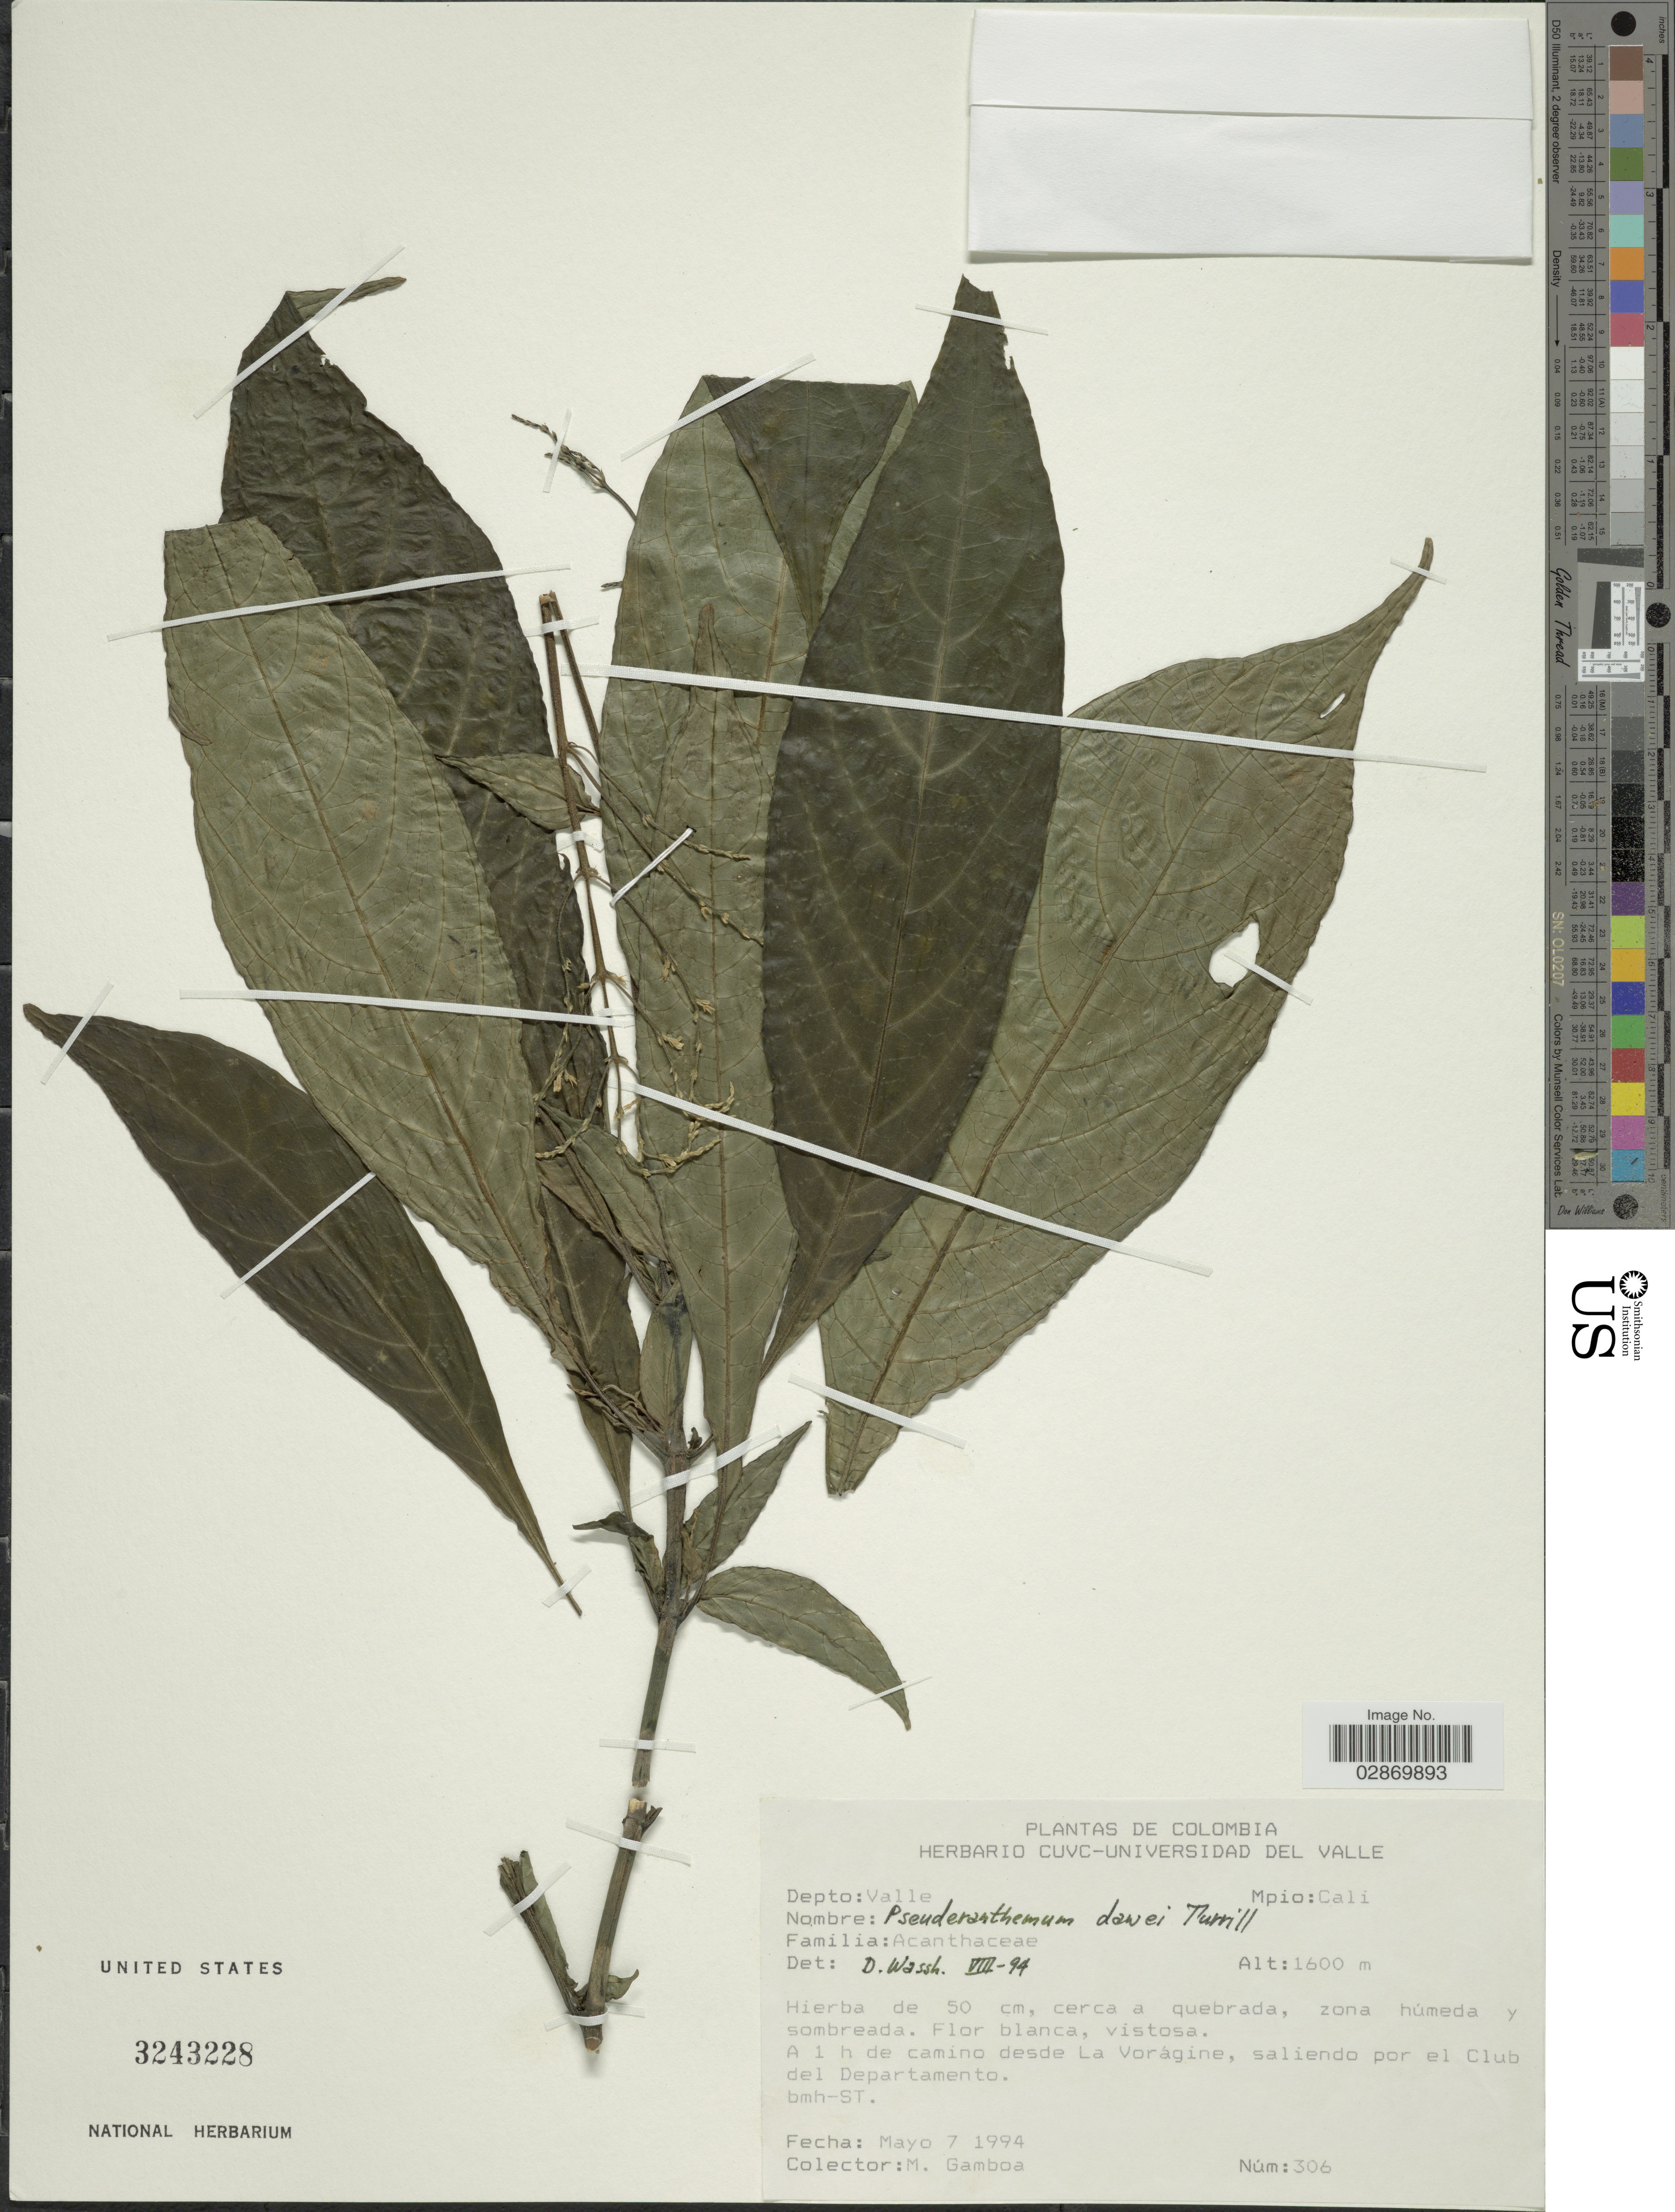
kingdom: Plantae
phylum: Tracheophyta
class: Magnoliopsida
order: Lamiales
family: Acanthaceae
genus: Pseuderanthemum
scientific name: Pseuderanthemum dawei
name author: Turrill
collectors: M. Gamboa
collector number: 306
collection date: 1994-05-07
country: Colombia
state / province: Valle del Cauca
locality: Depto. Valle, Mpio Cali, A 1 h de camino desde la Vorágine, saliendo por el Club del Departamento.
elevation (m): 1600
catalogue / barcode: US 3243228